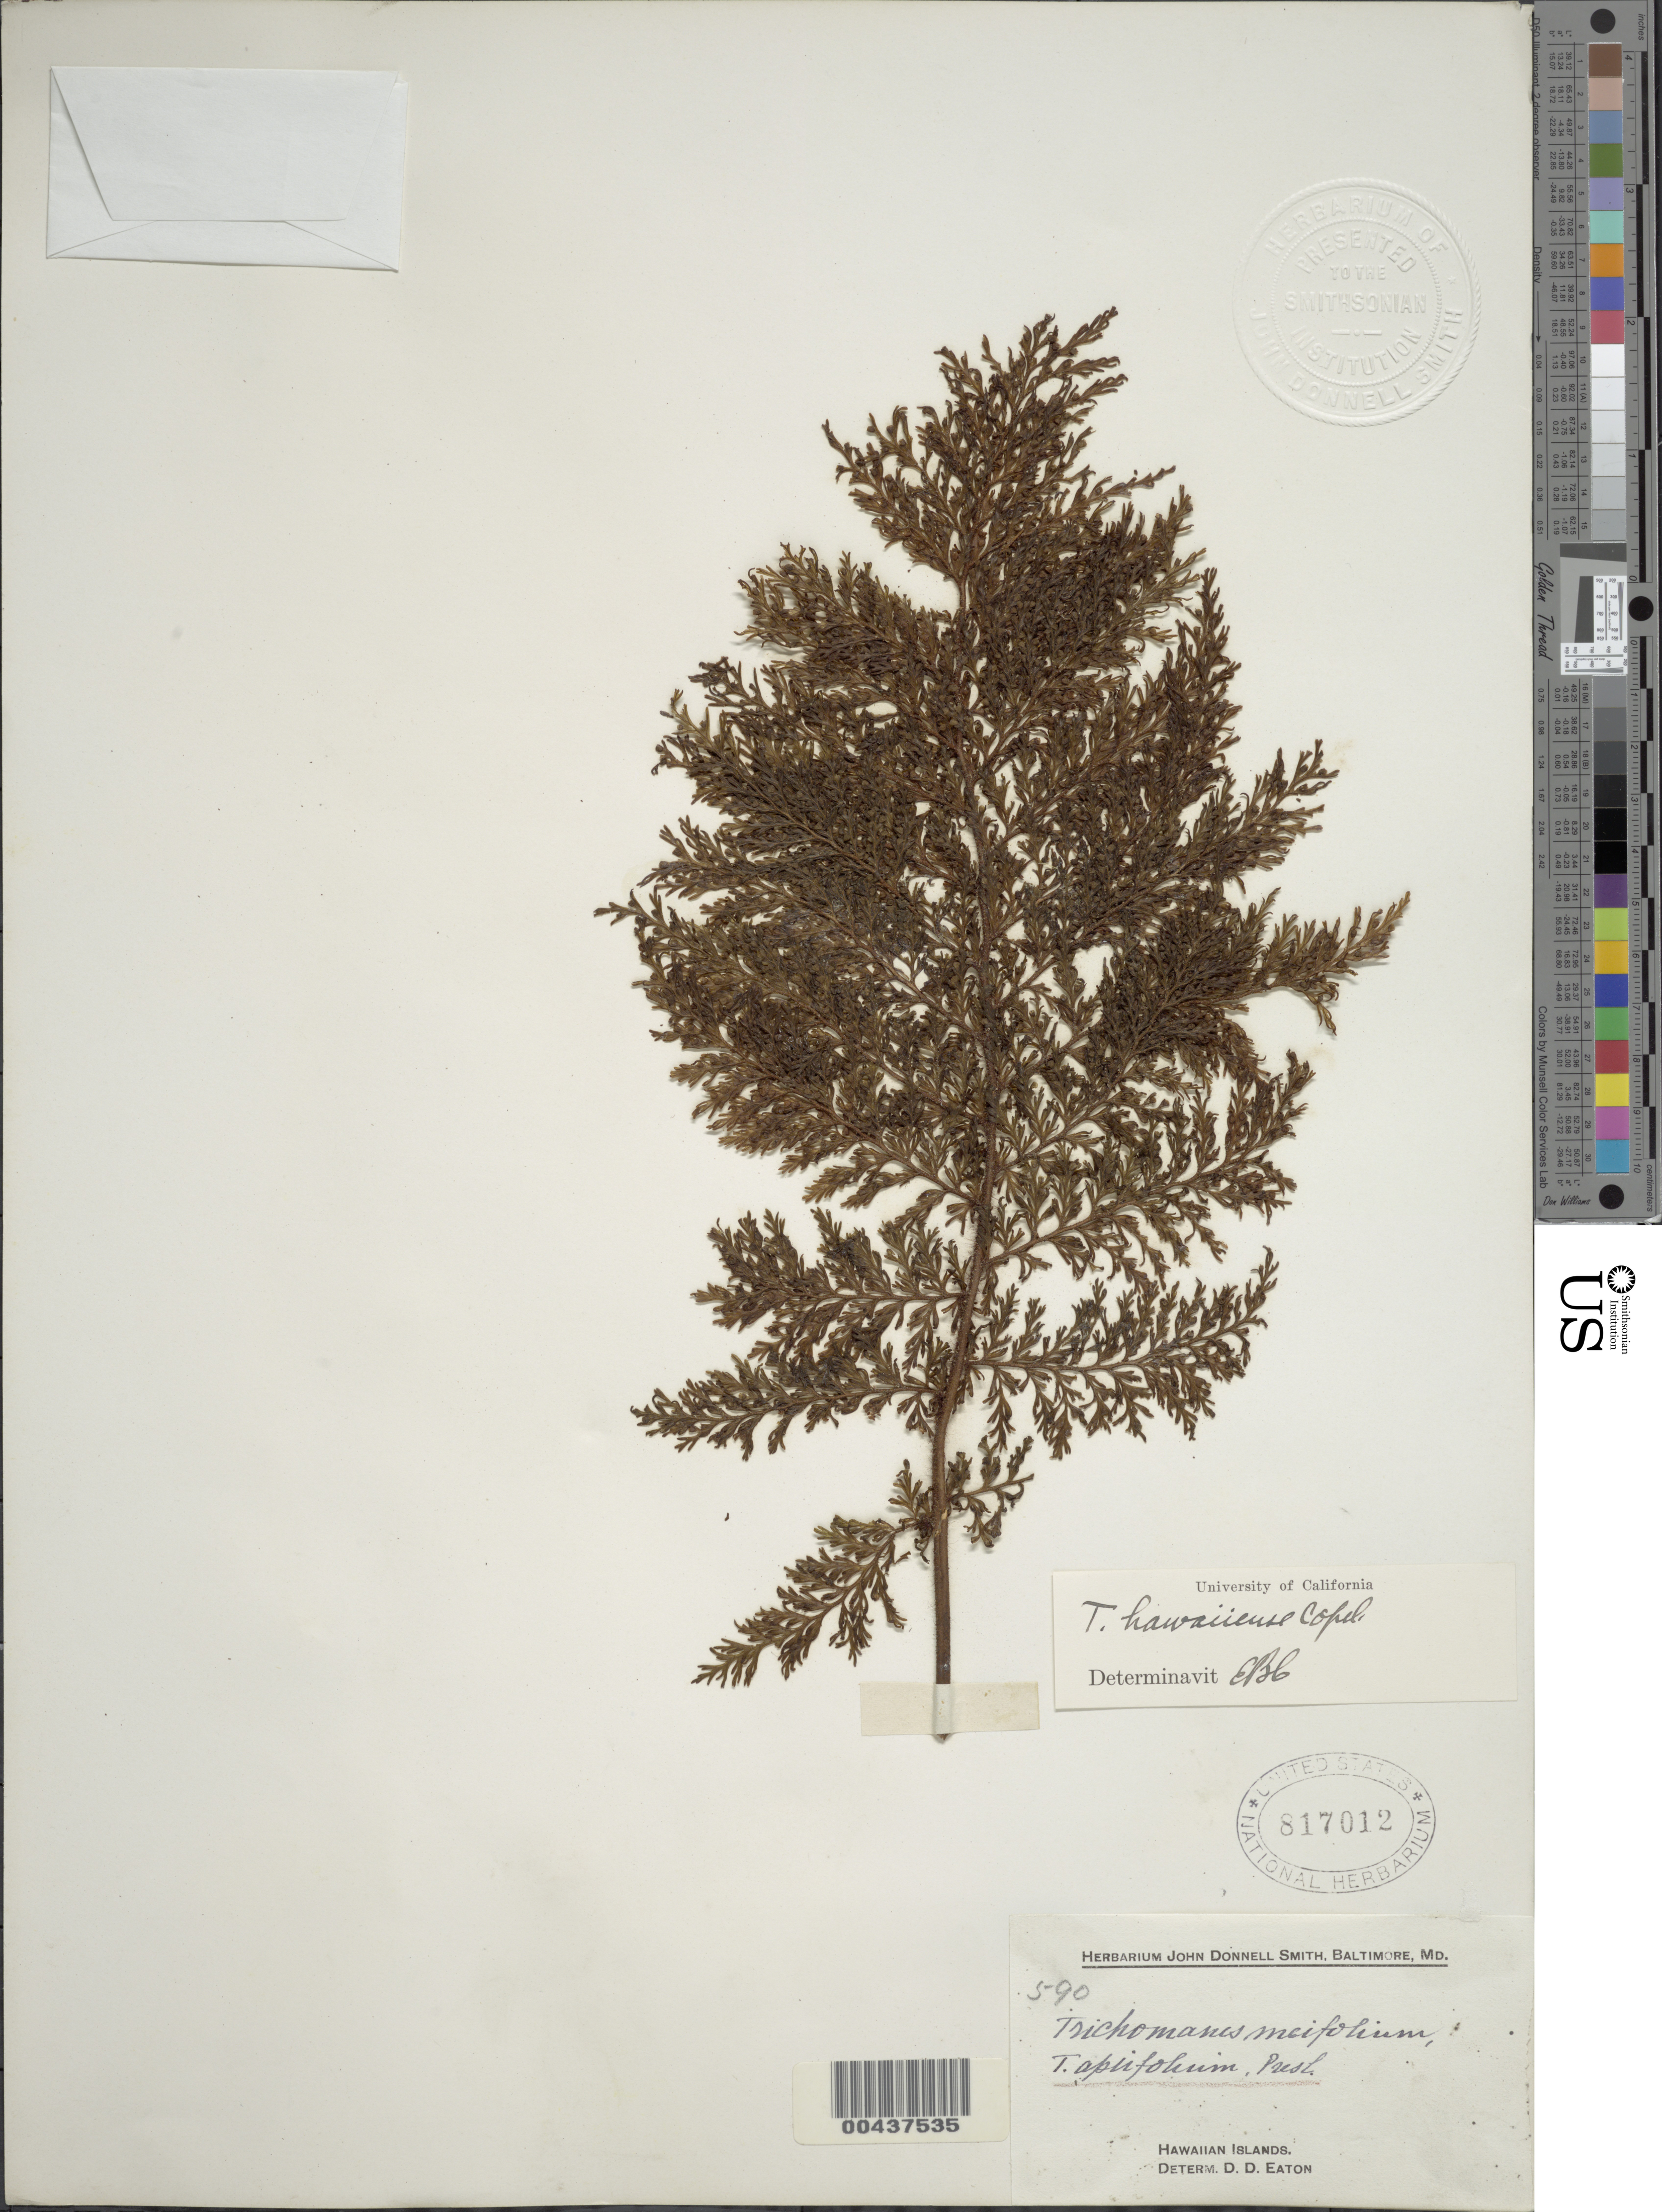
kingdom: Plantae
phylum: Tracheophyta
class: Polypodiopsida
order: Hymenophyllales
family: Hymenophyllaceae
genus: Callistopteris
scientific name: Callistopteris baueriana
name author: Copel.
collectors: J. Donnell Smith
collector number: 590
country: United States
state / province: Hawaii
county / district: Hawaii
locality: Hawaiian Islands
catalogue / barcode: US 817012